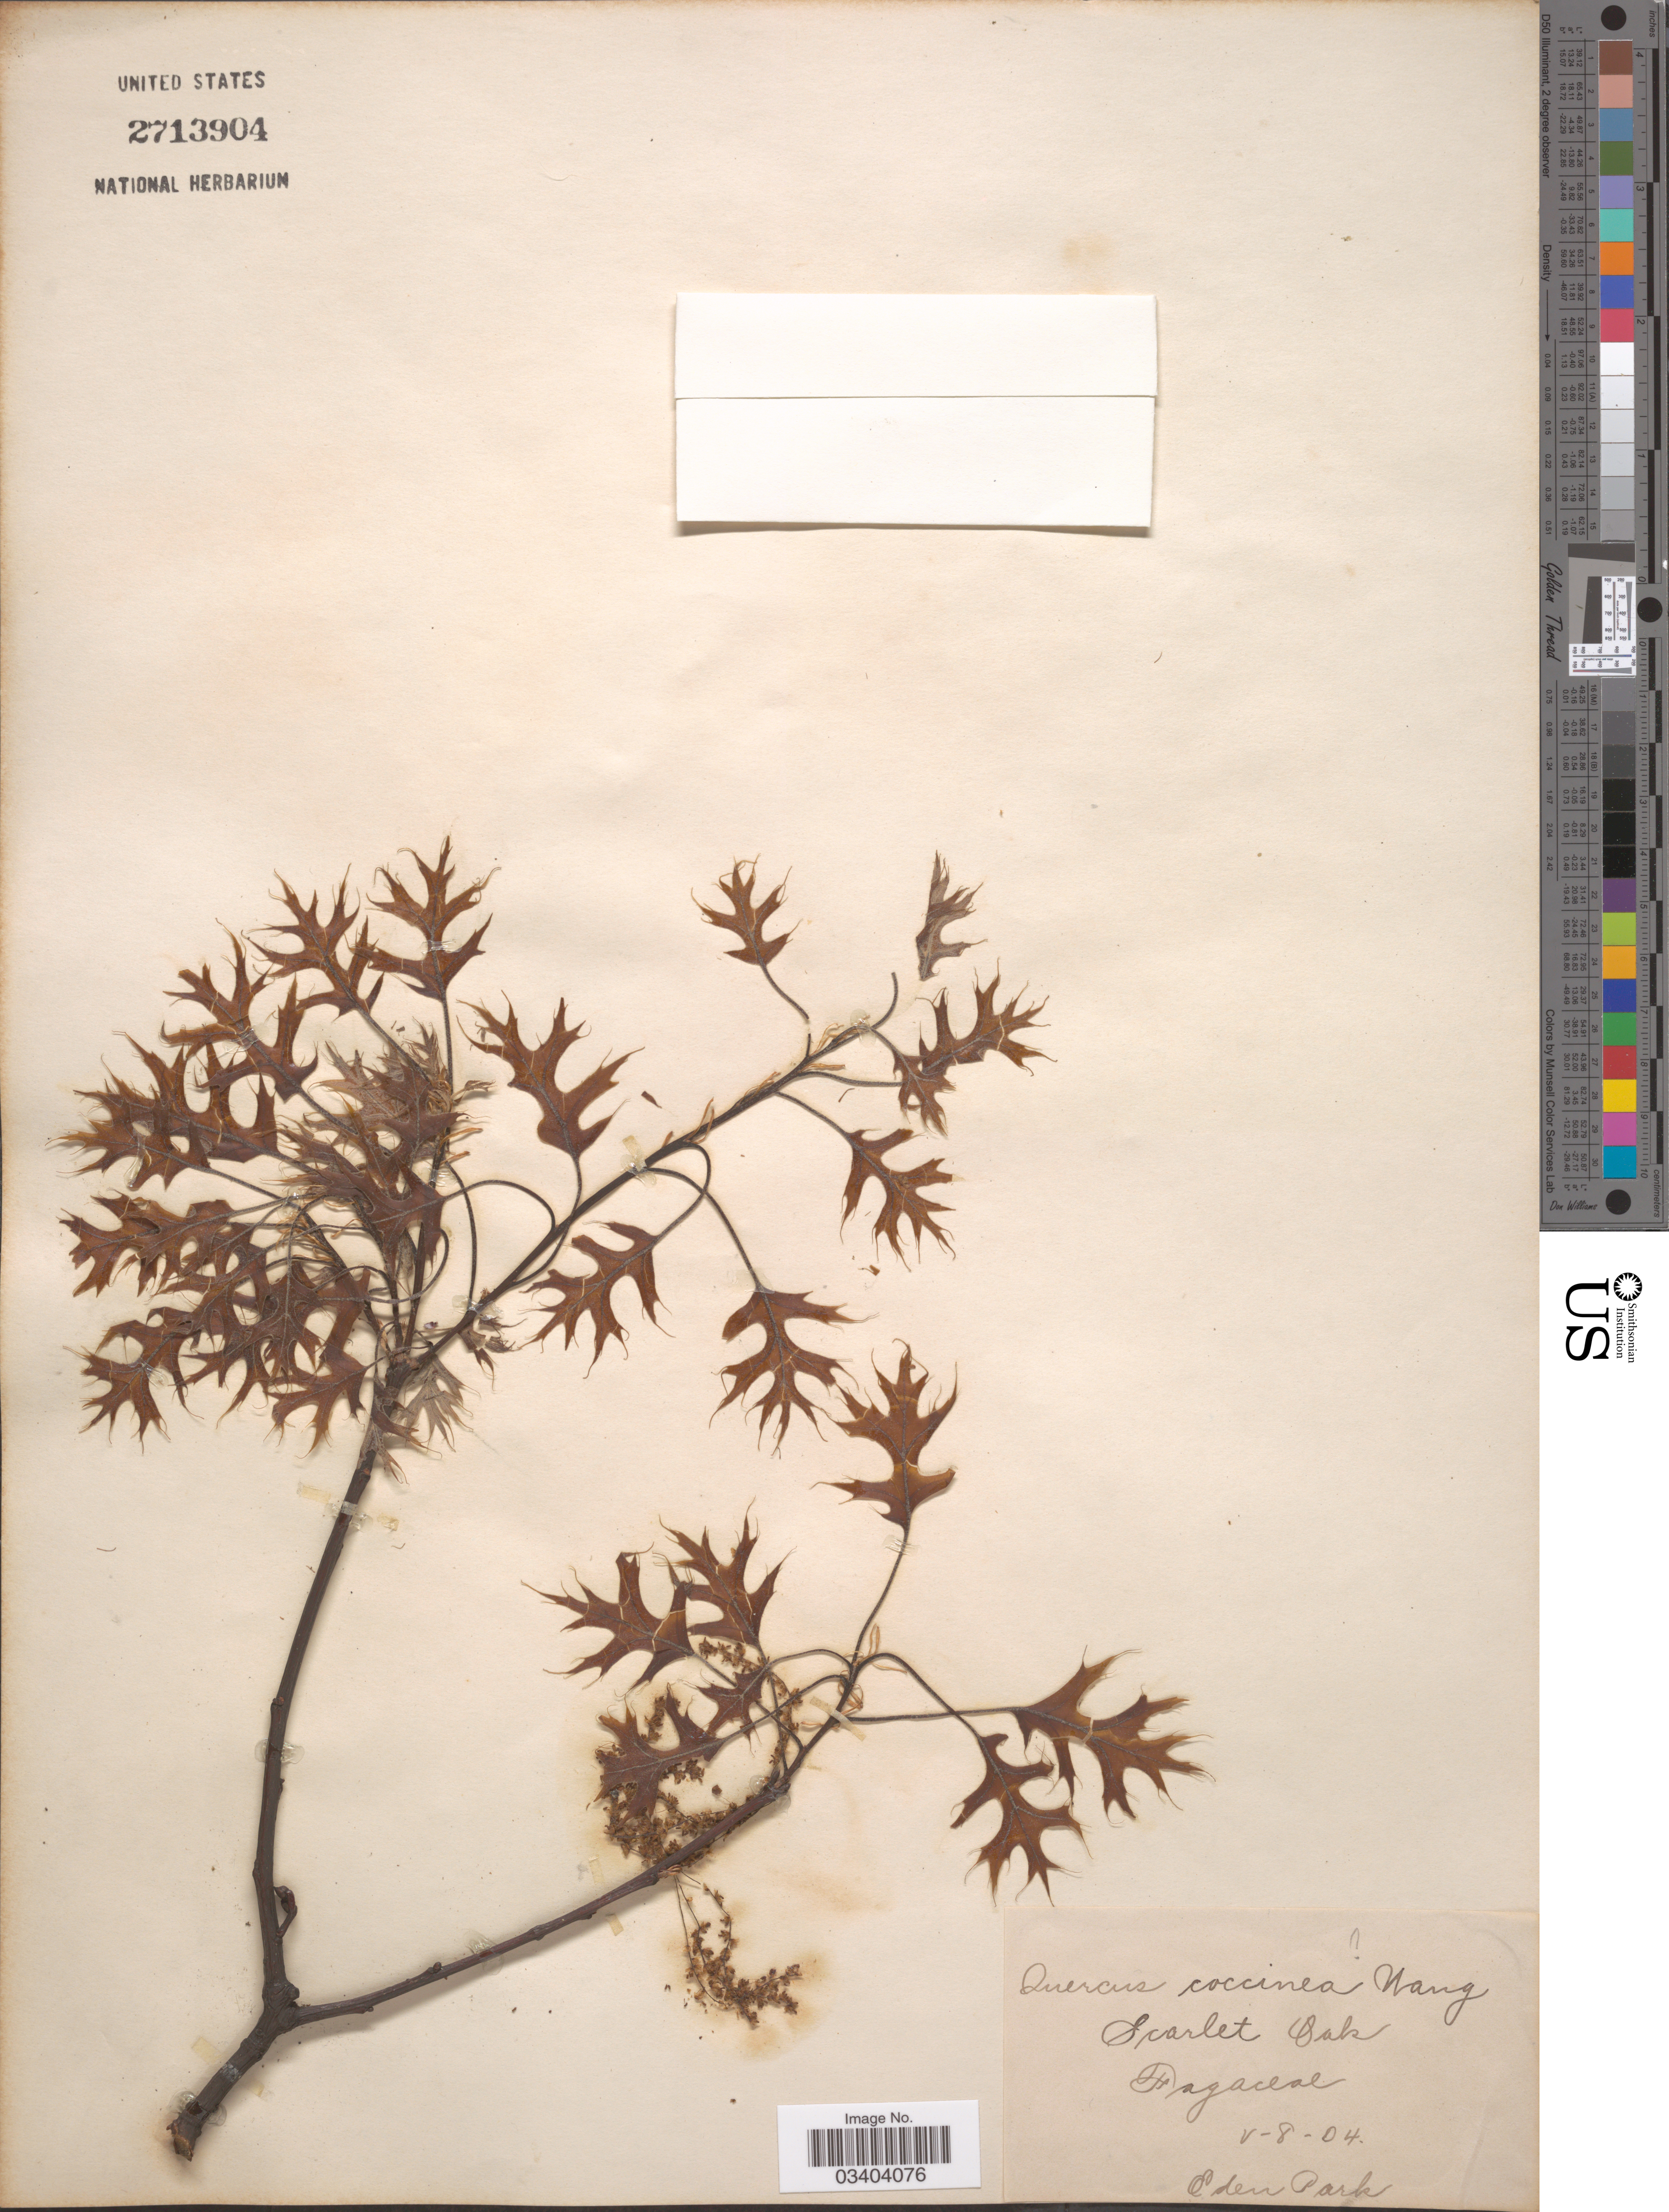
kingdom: Plantae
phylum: Tracheophyta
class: Magnoliopsida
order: Fagales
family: Fagaceae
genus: Quercus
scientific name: Quercus coccinea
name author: Münchh.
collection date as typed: Transcribed d/m/y: 8/5/4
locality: Oden [interpreted] Park.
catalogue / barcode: US 2713904